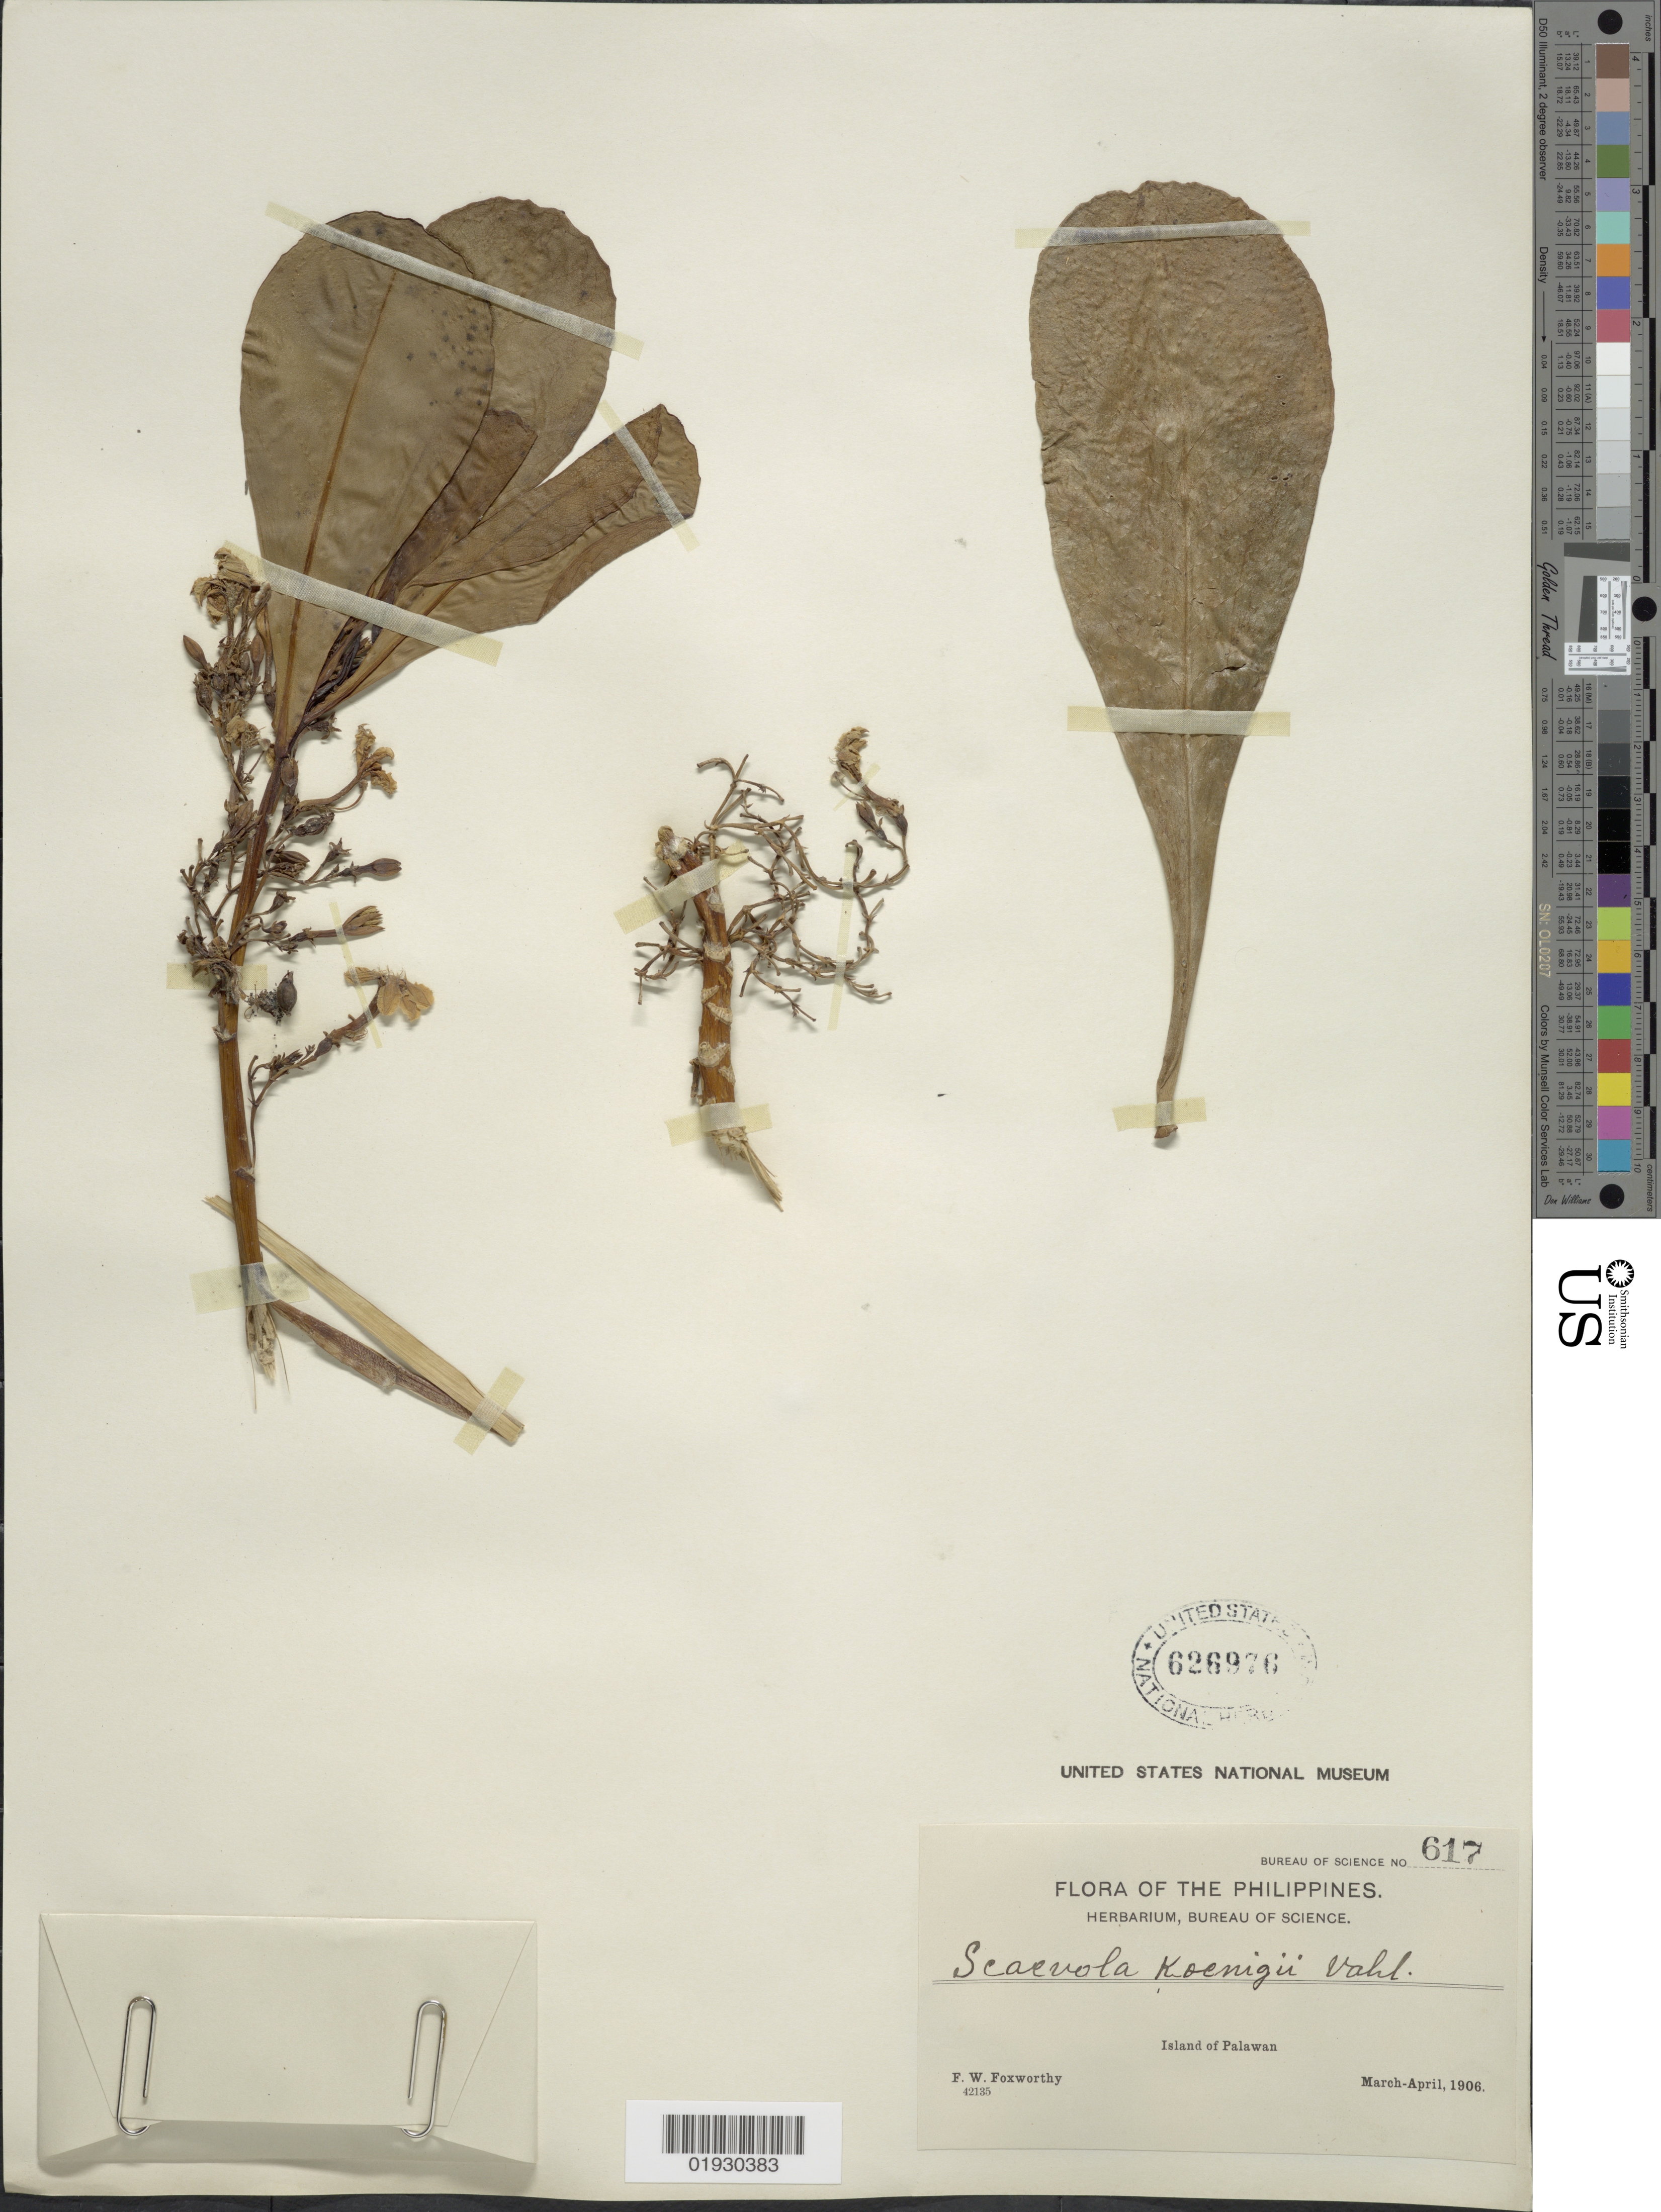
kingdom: Plantae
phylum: Tracheophyta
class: Magnoliopsida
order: Asterales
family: Goodeniaceae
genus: Scaevola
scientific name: Scaevola taccada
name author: (Gaertn.) Roxb.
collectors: F. W. Foxworthy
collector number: Bureau of Science 617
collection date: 1906-03/1906-04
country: Philippines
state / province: Mimaropa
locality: Island of Palawan.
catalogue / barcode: US 626976